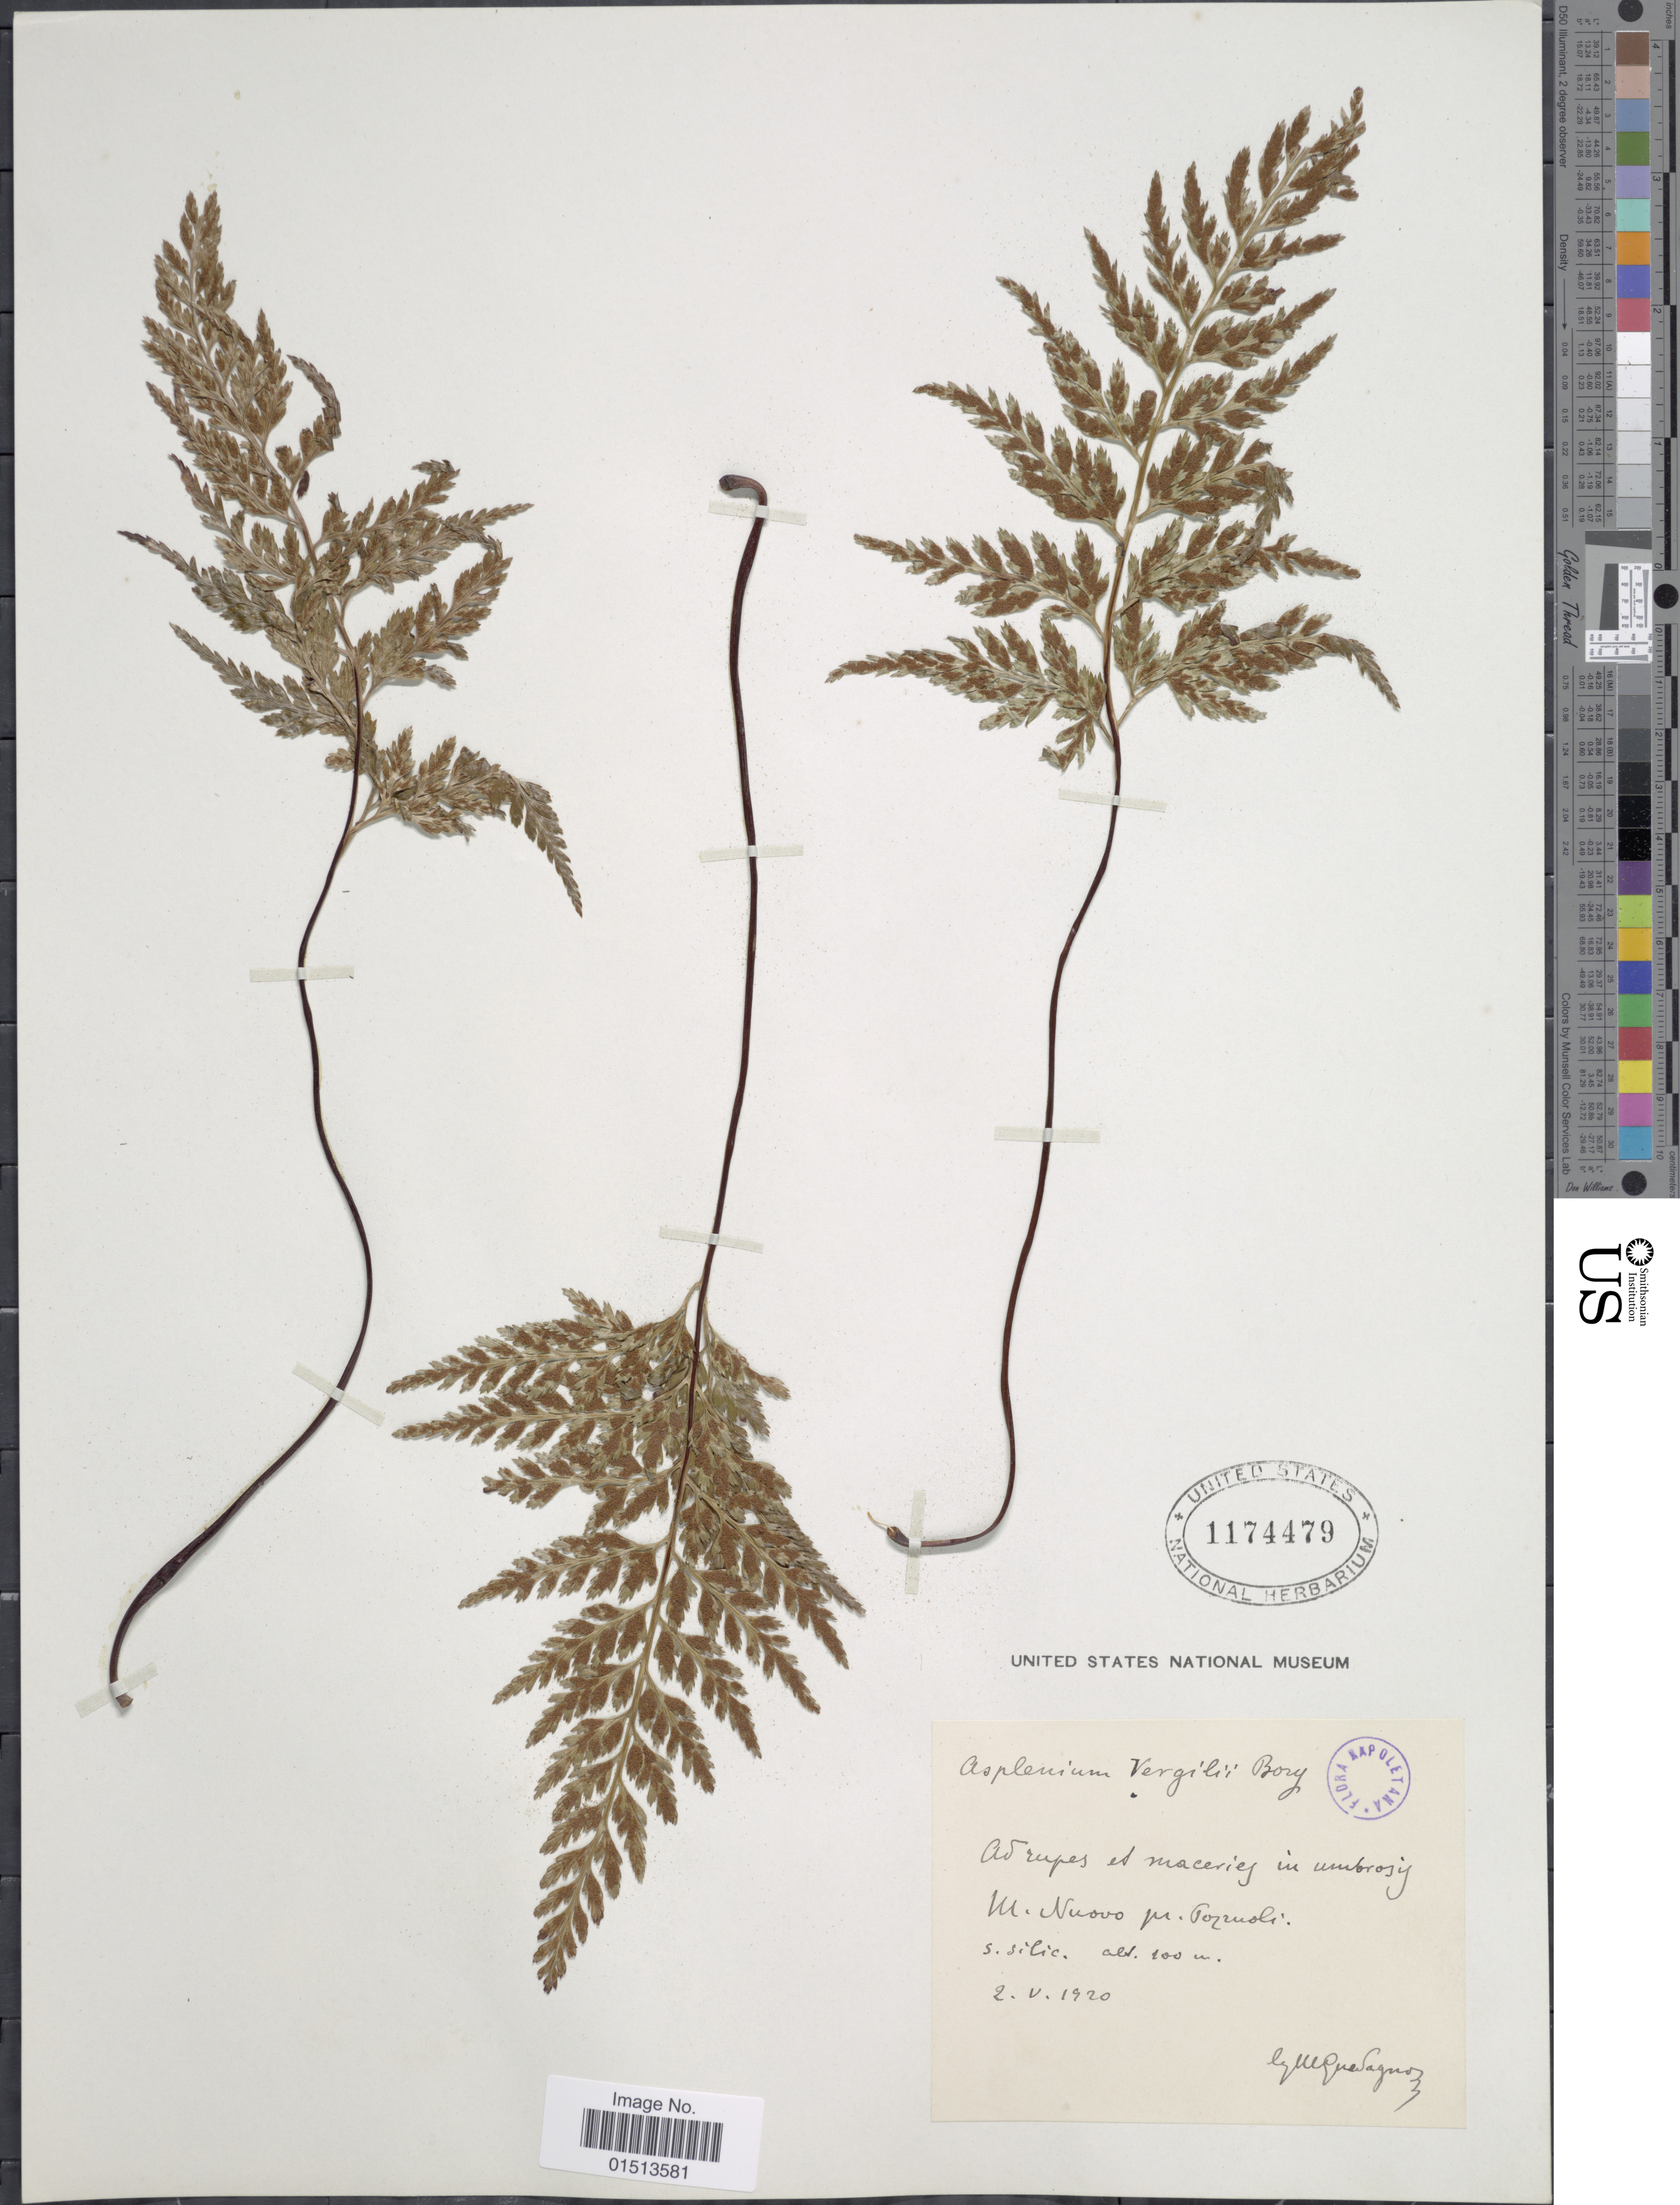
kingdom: Plantae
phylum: Tracheophyta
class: Polypodiopsida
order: Polypodiales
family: Aspleniaceae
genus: Asplenium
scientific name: Asplenium adiantum-nigrum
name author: L.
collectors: G. Guadagno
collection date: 1920-05-02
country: Italy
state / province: Campania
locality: Ad rupes et maceries in umbrosis, M. Nuovo pr. Pozzuoli.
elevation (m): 100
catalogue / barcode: US 1174479